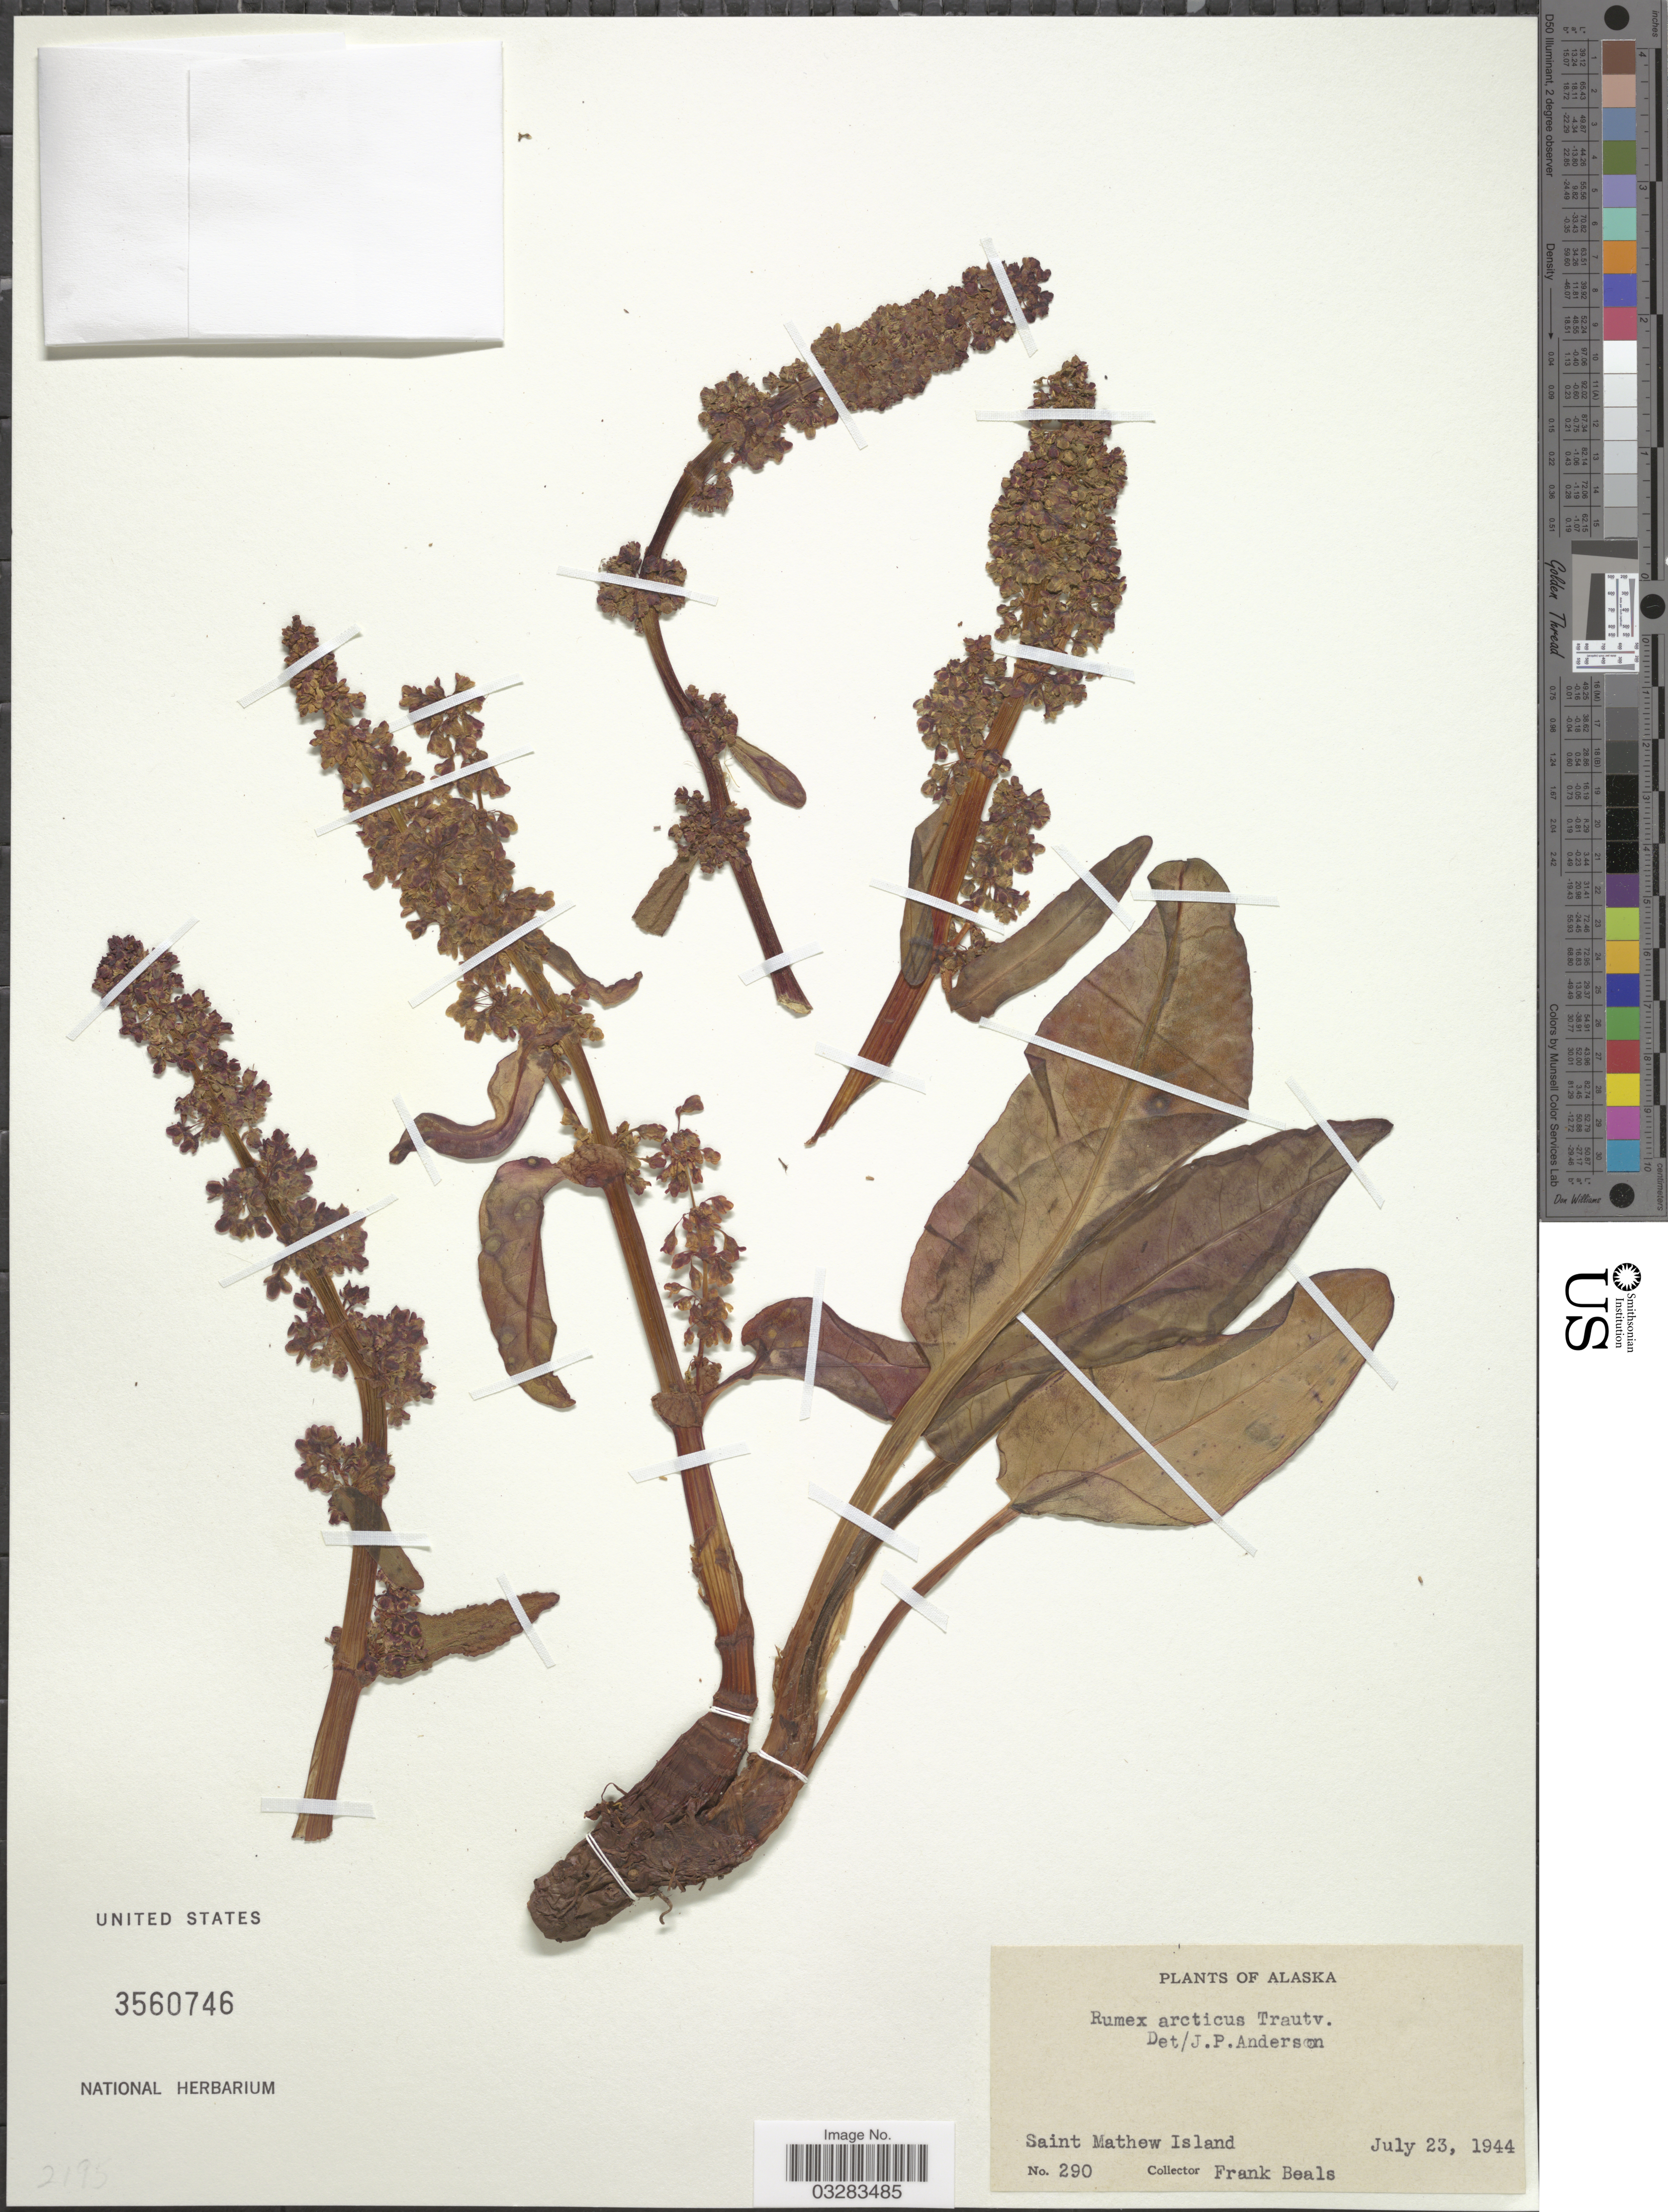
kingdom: Plantae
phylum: Tracheophyta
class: Magnoliopsida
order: Caryophyllales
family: Polygonaceae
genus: Rumex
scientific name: Rumex arcticus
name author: Trautv.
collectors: F. Beals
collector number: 290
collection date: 1944-07-23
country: United States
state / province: Alaska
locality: Saint Mathew Island.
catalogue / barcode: US 3560746